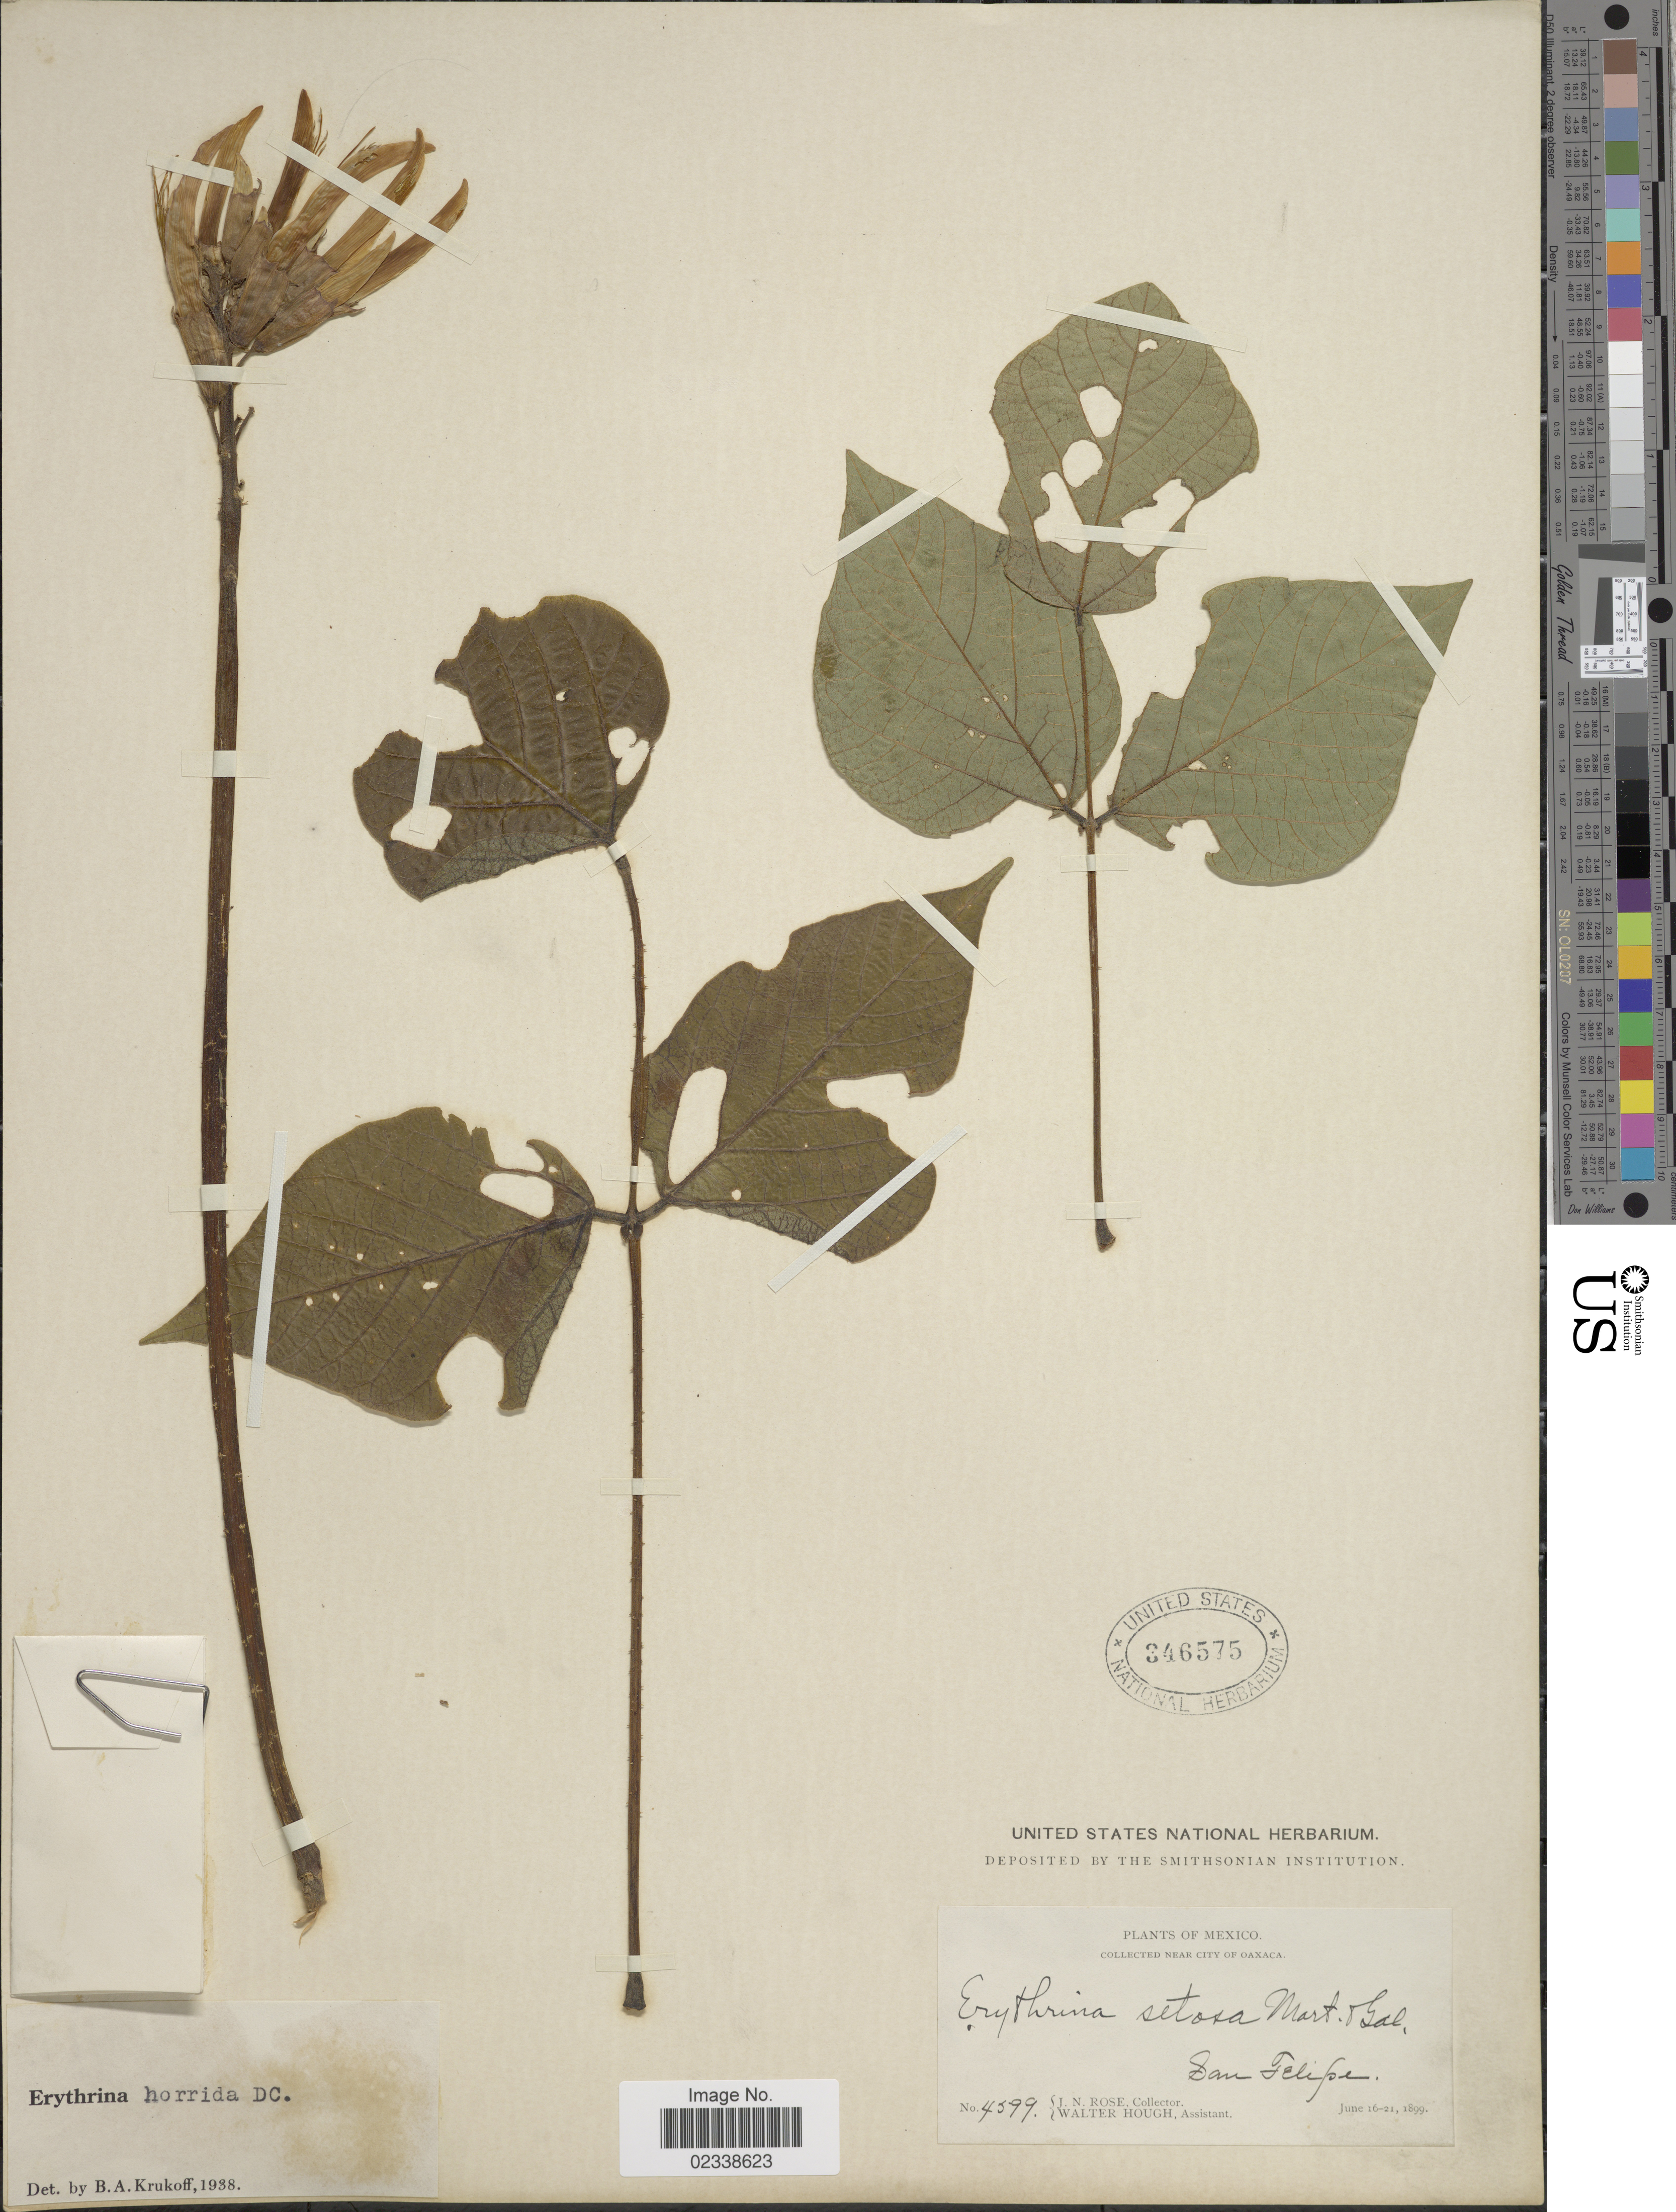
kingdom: Plantae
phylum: Tracheophyta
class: Magnoliopsida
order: Fabales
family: Fabaceae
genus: Erythrina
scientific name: Erythrina horrida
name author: DC.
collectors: J. N. Rose & W. Hough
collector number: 4599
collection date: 1899-06-16/1899-06-21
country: Mexico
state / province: Oaxaca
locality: San Felipe, near city of Oaxaca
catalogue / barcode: US 346575